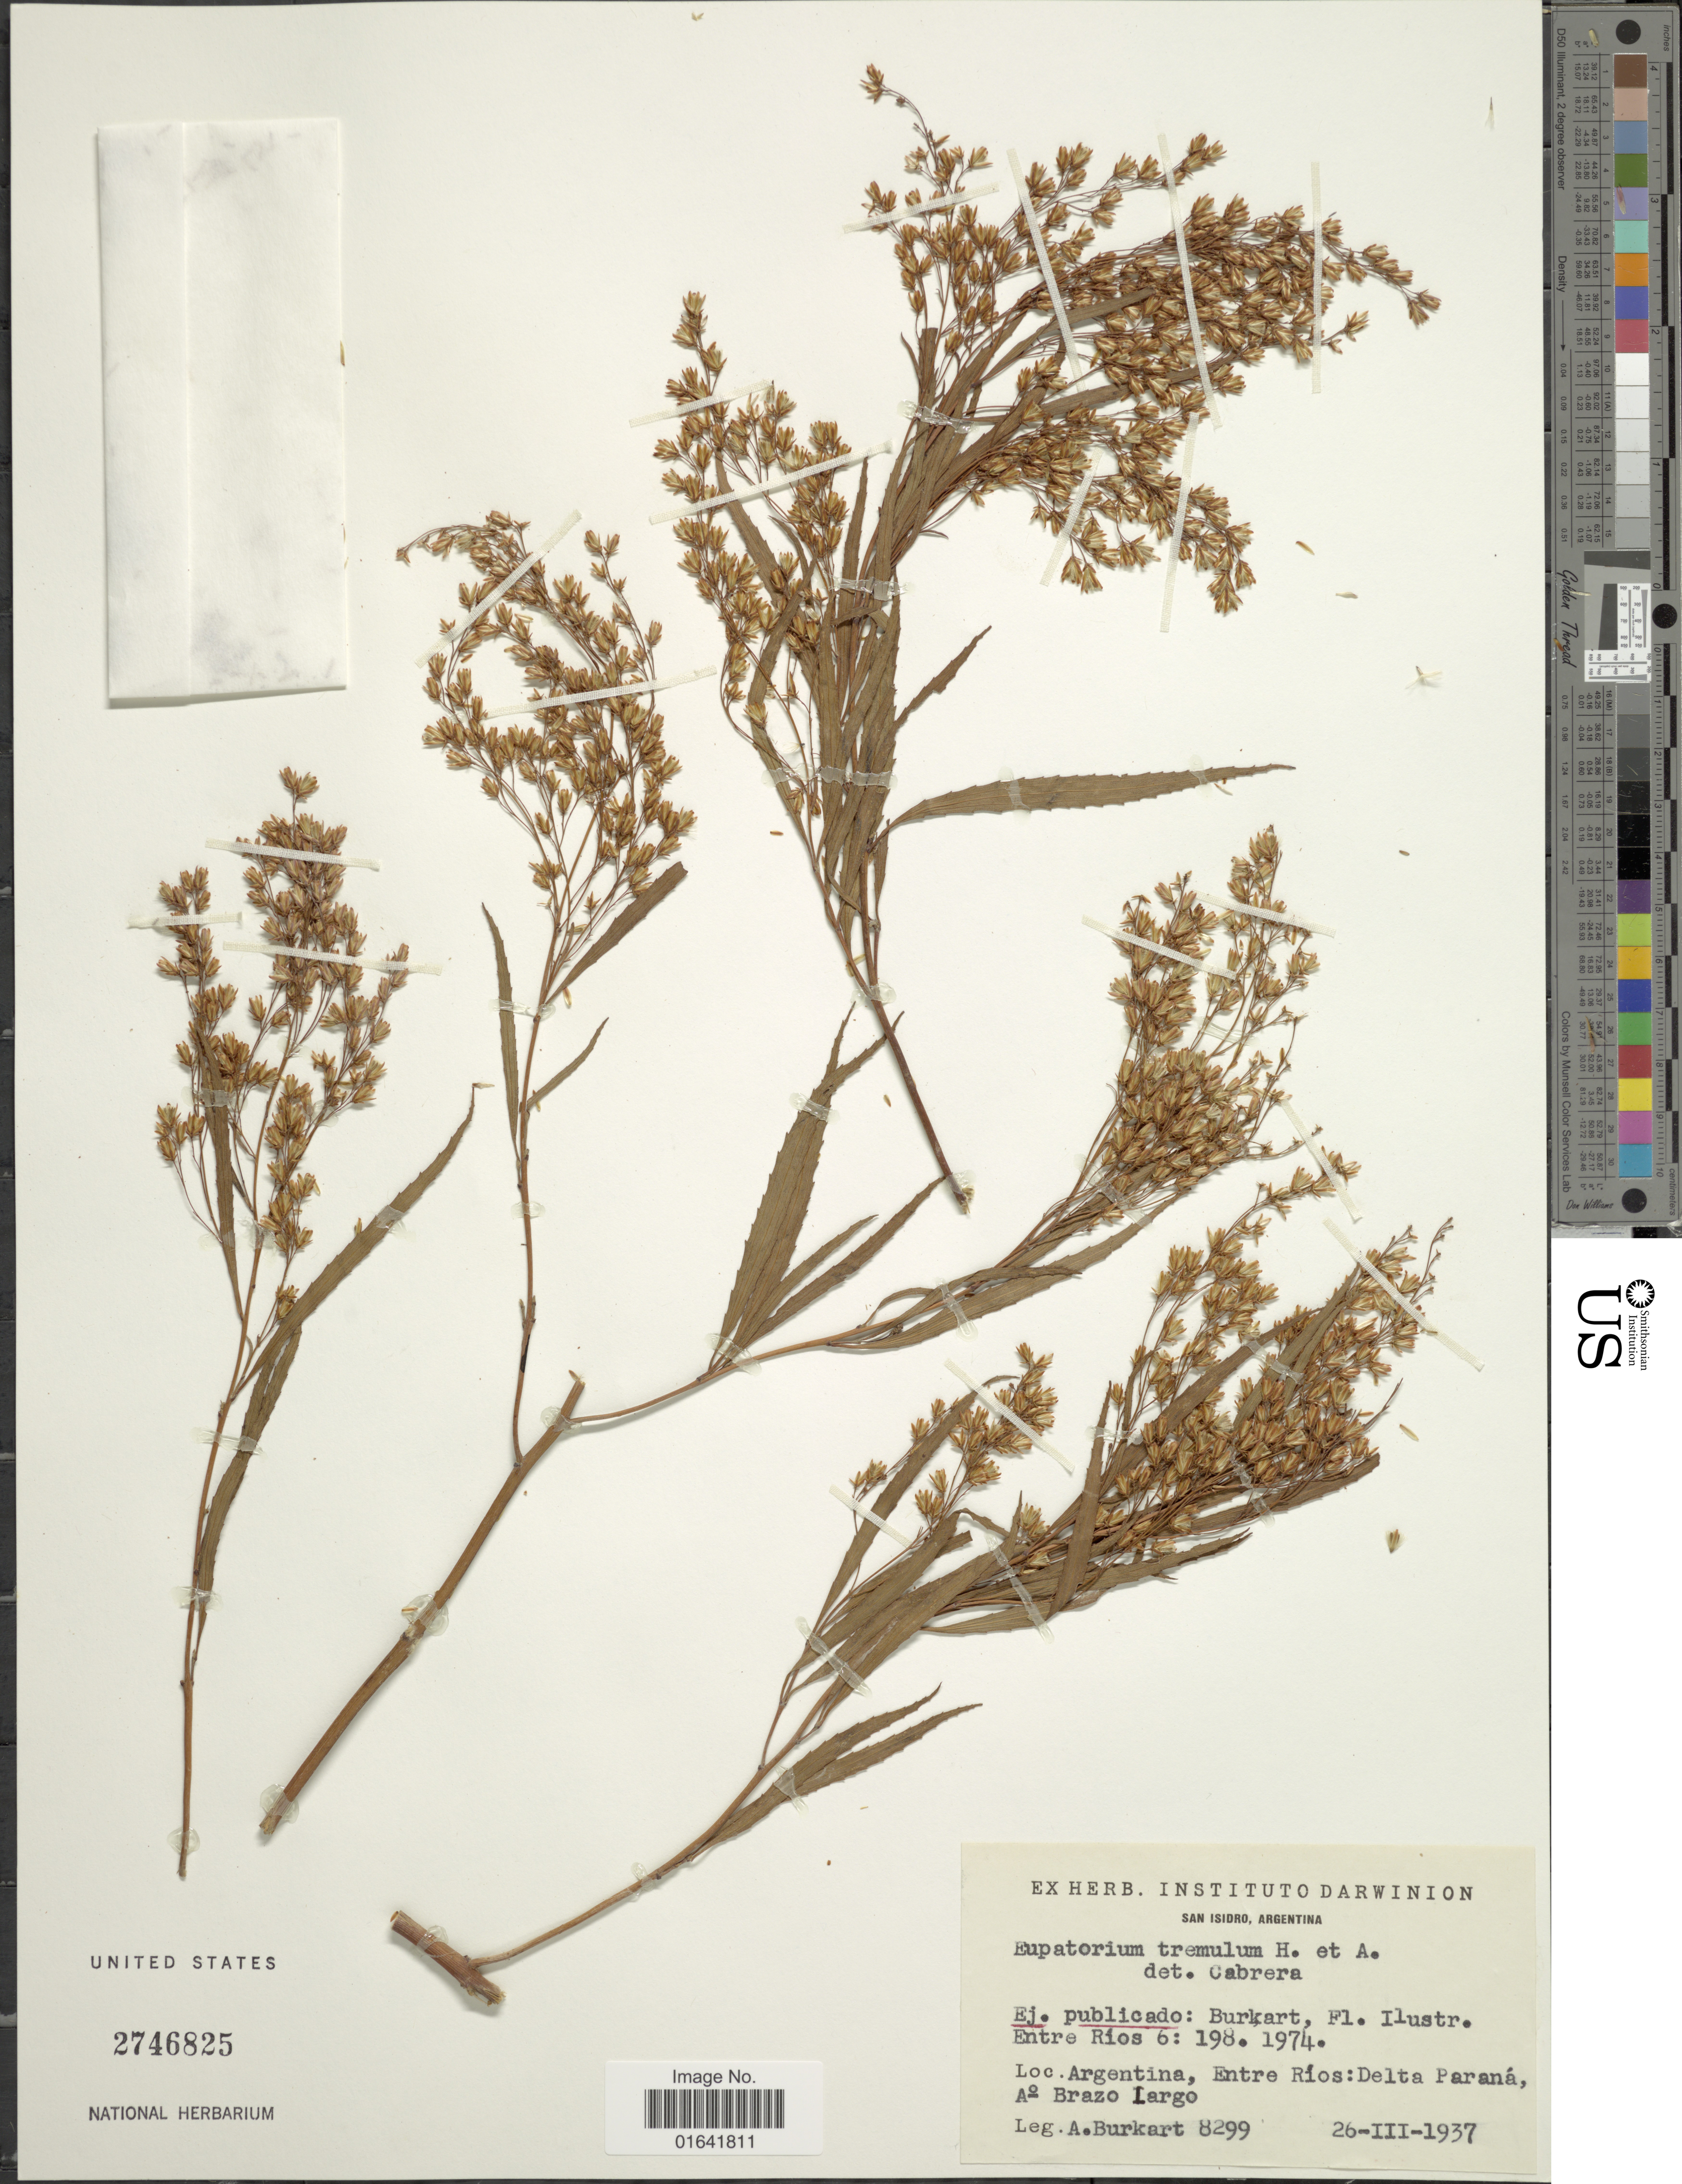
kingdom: Plantae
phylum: Tracheophyta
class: Magnoliopsida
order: Asterales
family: Asteraceae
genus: Raulinoreitzia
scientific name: Raulinoreitzia tremula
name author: (Hook. & Arn.) R.M. King & H. Rob.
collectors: A. E. Burkart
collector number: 8299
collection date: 1937-03-26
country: Argentina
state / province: Entre Rios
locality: Delta Paraná Aº Brazo Largo.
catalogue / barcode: US 2746825